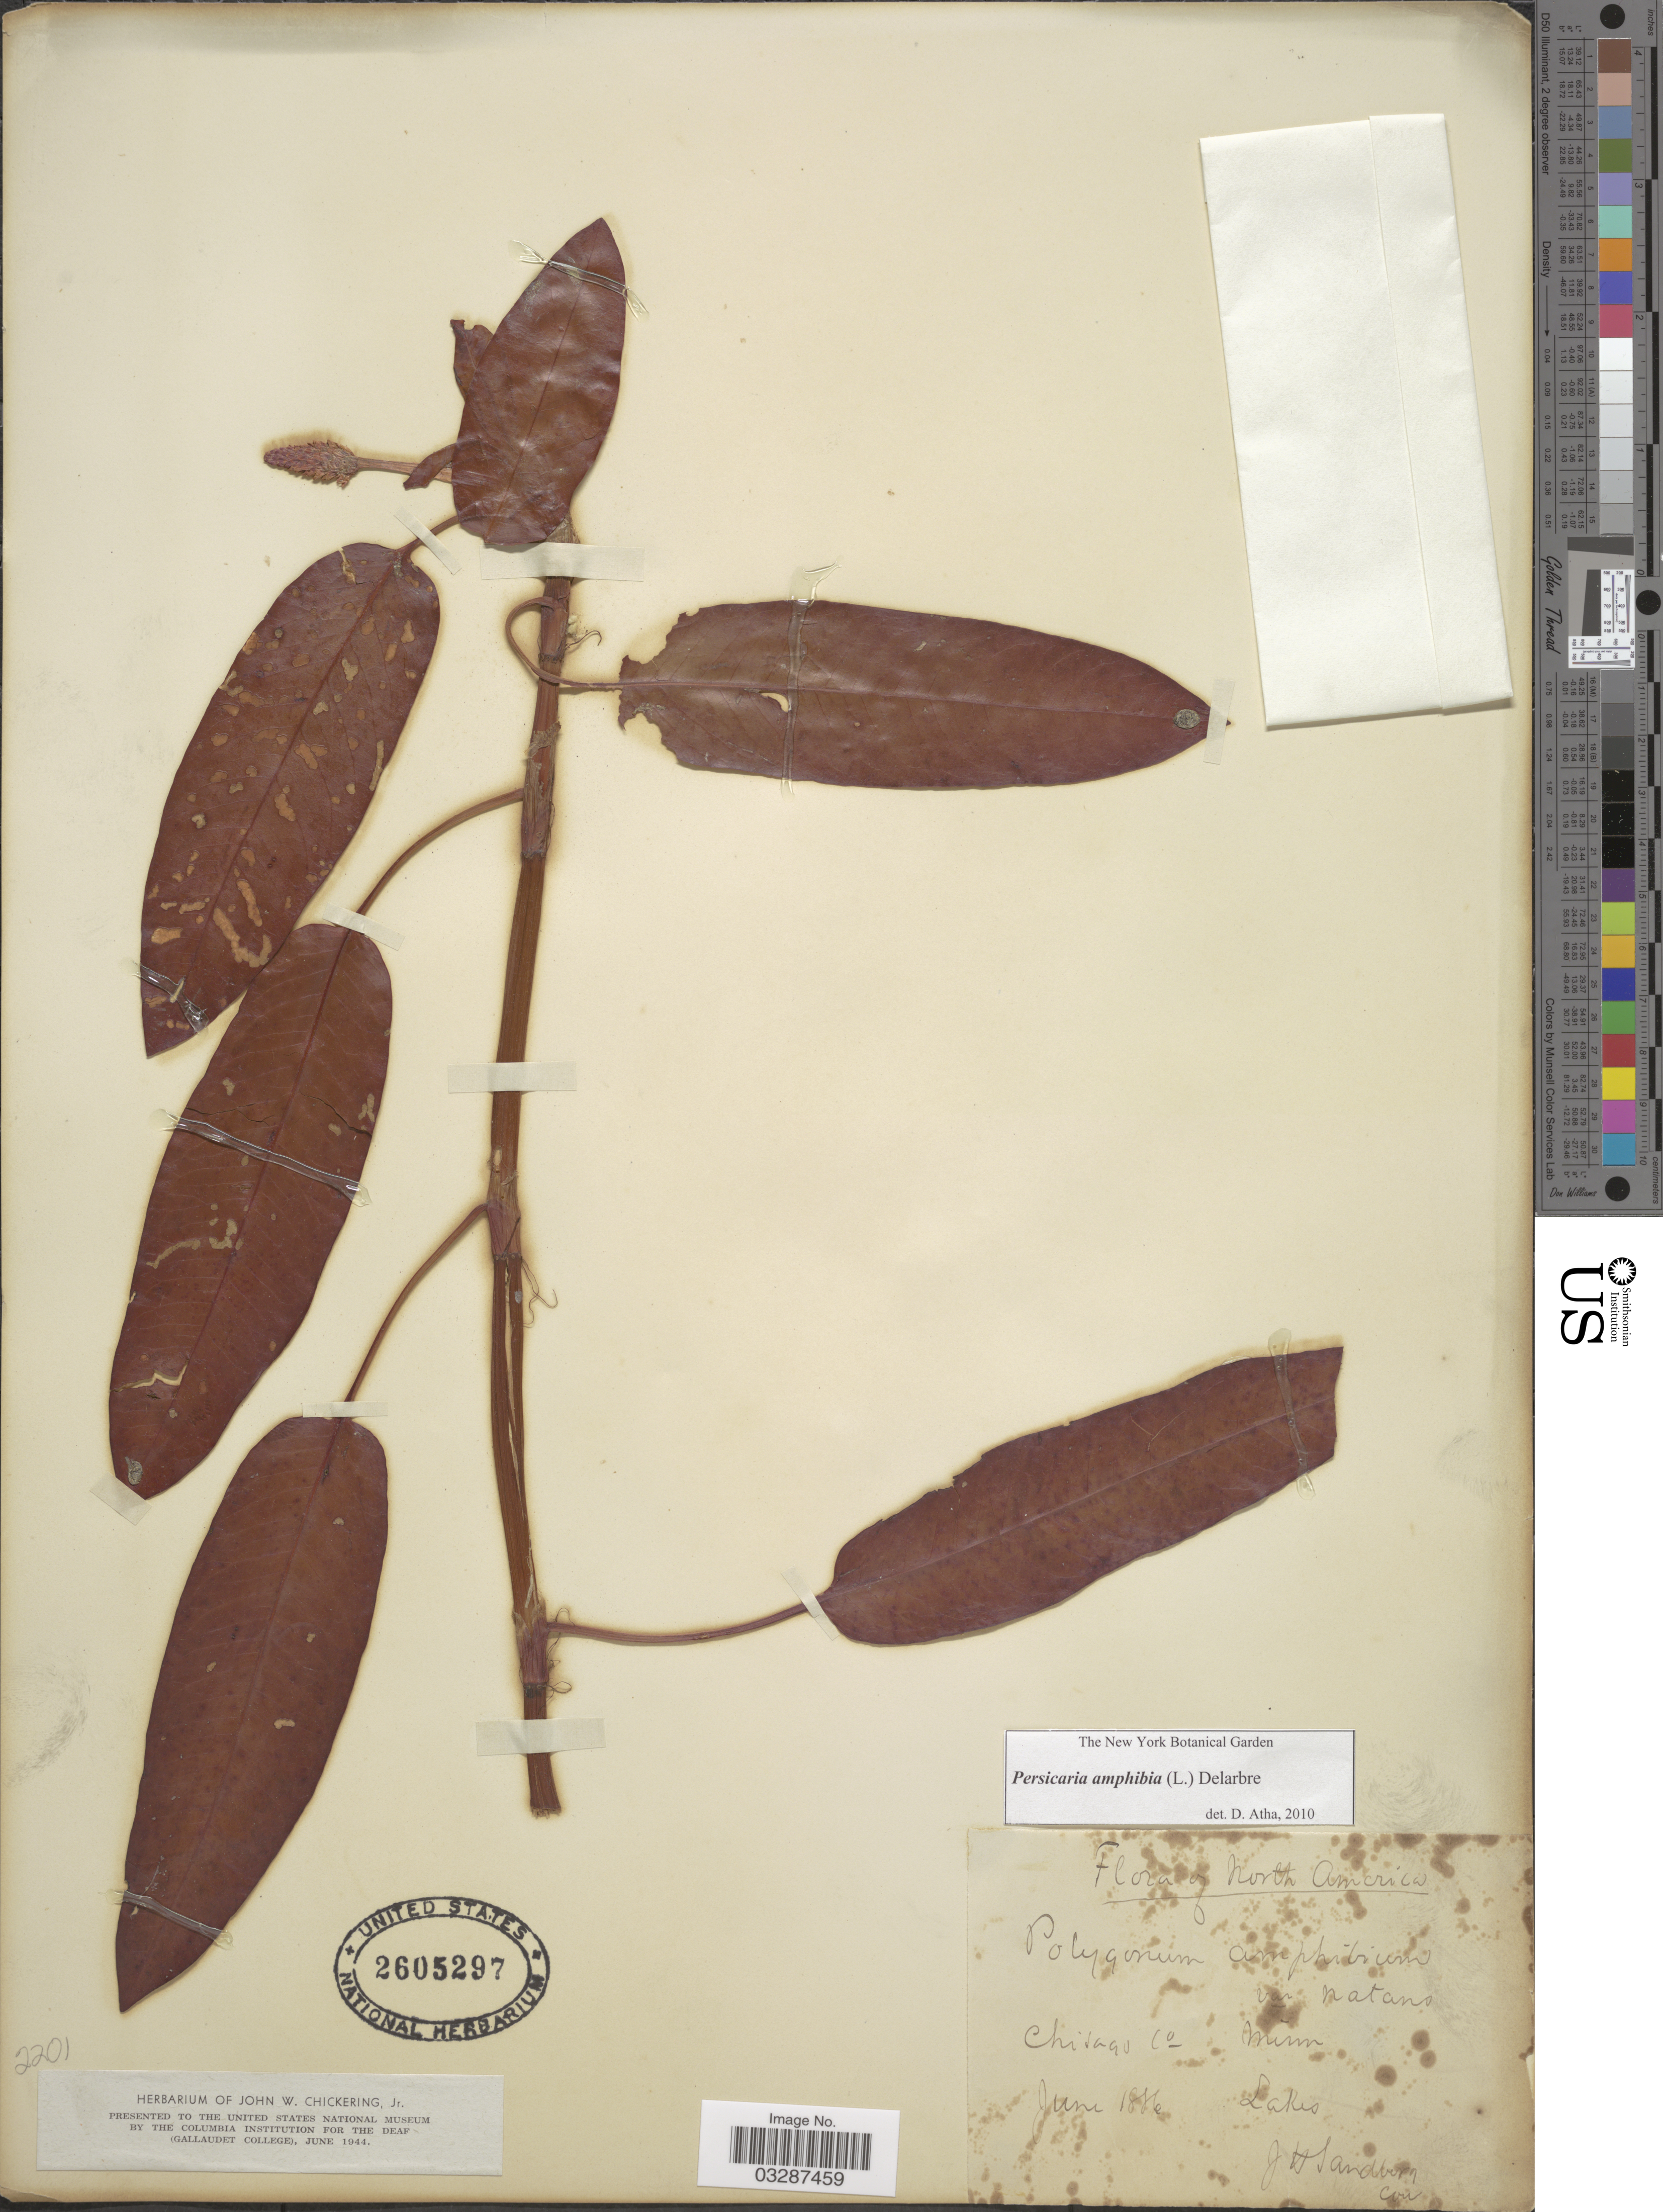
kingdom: Plantae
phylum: Tracheophyta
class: Magnoliopsida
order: Caryophyllales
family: Polygonaceae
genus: Persicaria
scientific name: Persicaria amphibia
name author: (L.) Delarbre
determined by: Atha, D. E.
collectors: J. H. Sandberg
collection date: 1886-06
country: United States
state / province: Minnesota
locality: Chisago Co.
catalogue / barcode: US 2605297